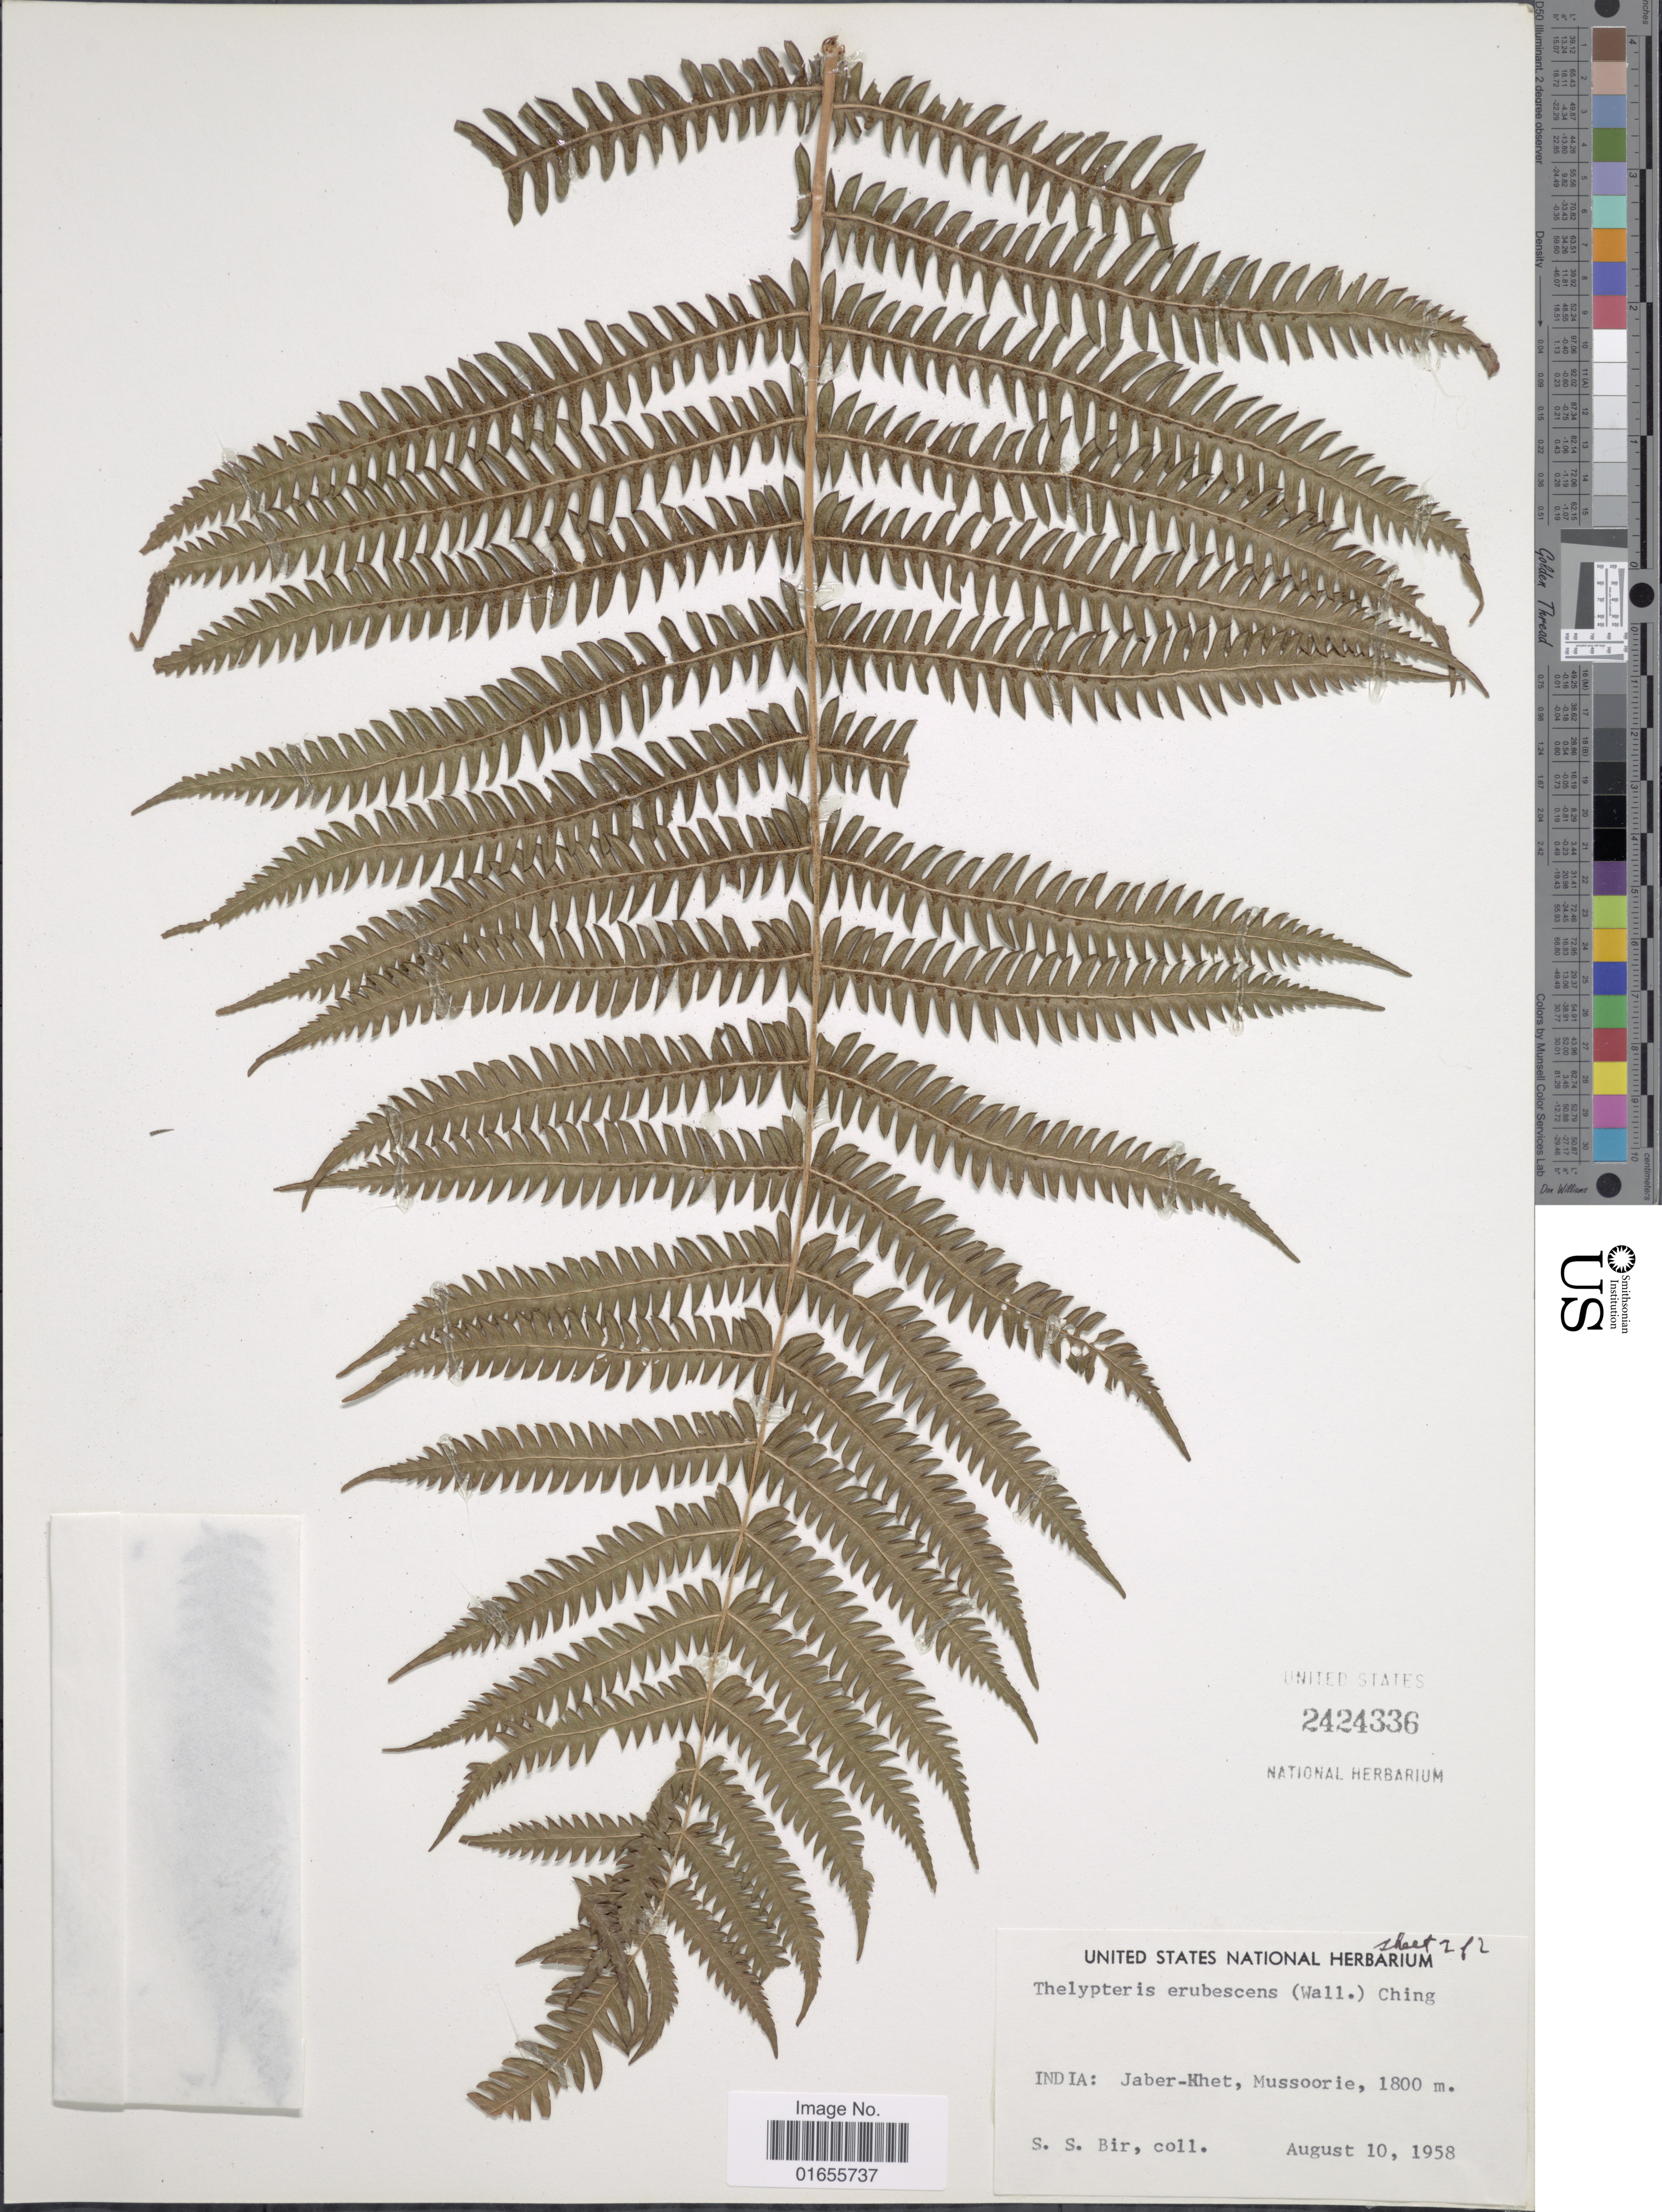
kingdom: Plantae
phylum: Tracheophyta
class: Polypodiopsida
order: Polypodiales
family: Thelypteridaceae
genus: Glaphyropteridopsis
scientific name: Glaphyropteridopsis erubescens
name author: (Wall. ex Hook.) Ching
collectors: S. S. Bir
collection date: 1958-08-10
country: India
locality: Jaber - Khet, Mussoorie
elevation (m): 1800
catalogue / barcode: US 2424336